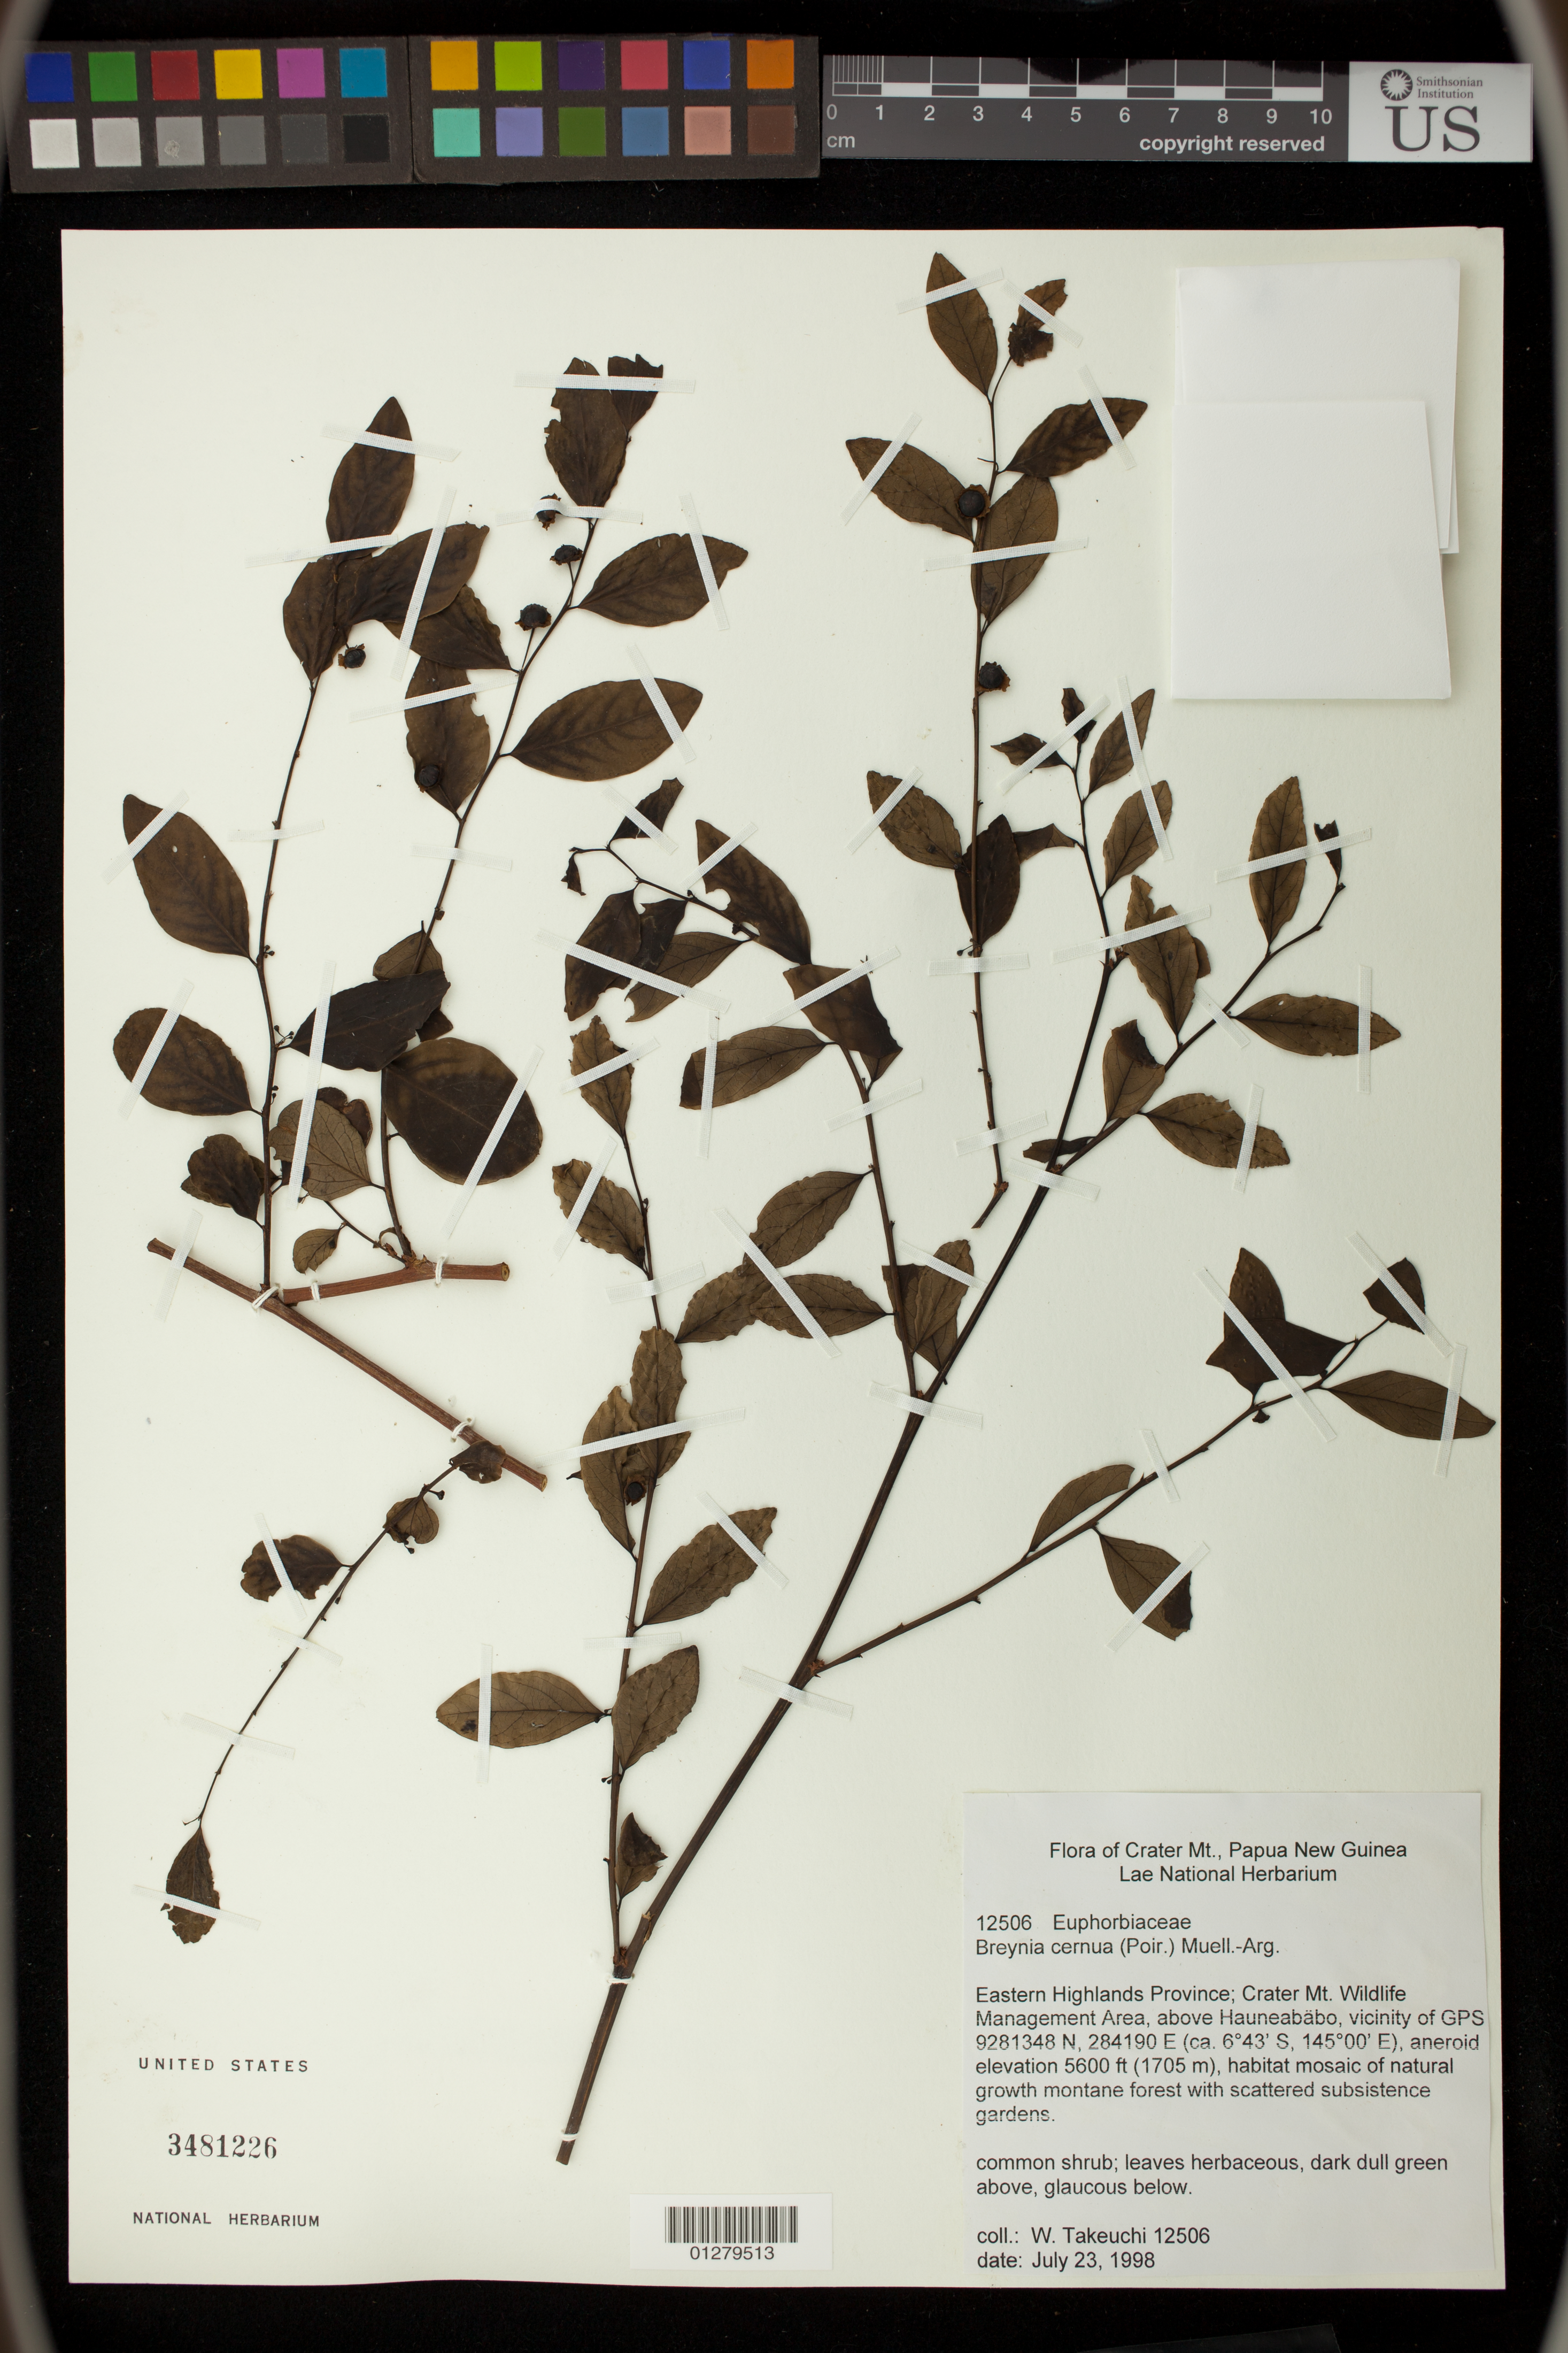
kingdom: Plantae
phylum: Tracheophyta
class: Magnoliopsida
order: Malpighiales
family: Phyllanthaceae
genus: Phyllanthus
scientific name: Phyllanthus cernuus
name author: Poir.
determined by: Wagner, W. L., (BOT), Smithsonian Institution - National Museum of Natural History (UNITED STATES)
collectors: W. N. Takeuchi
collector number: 12506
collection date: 1998-07-23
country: Papua New Guinea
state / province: Chimbu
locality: Eastern Highlands Province, Crater Mt. Wildlife Management Area, above Hauneababo; vicinity of GPS 9281348 N, 284190 E.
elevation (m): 1707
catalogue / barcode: US 3481226